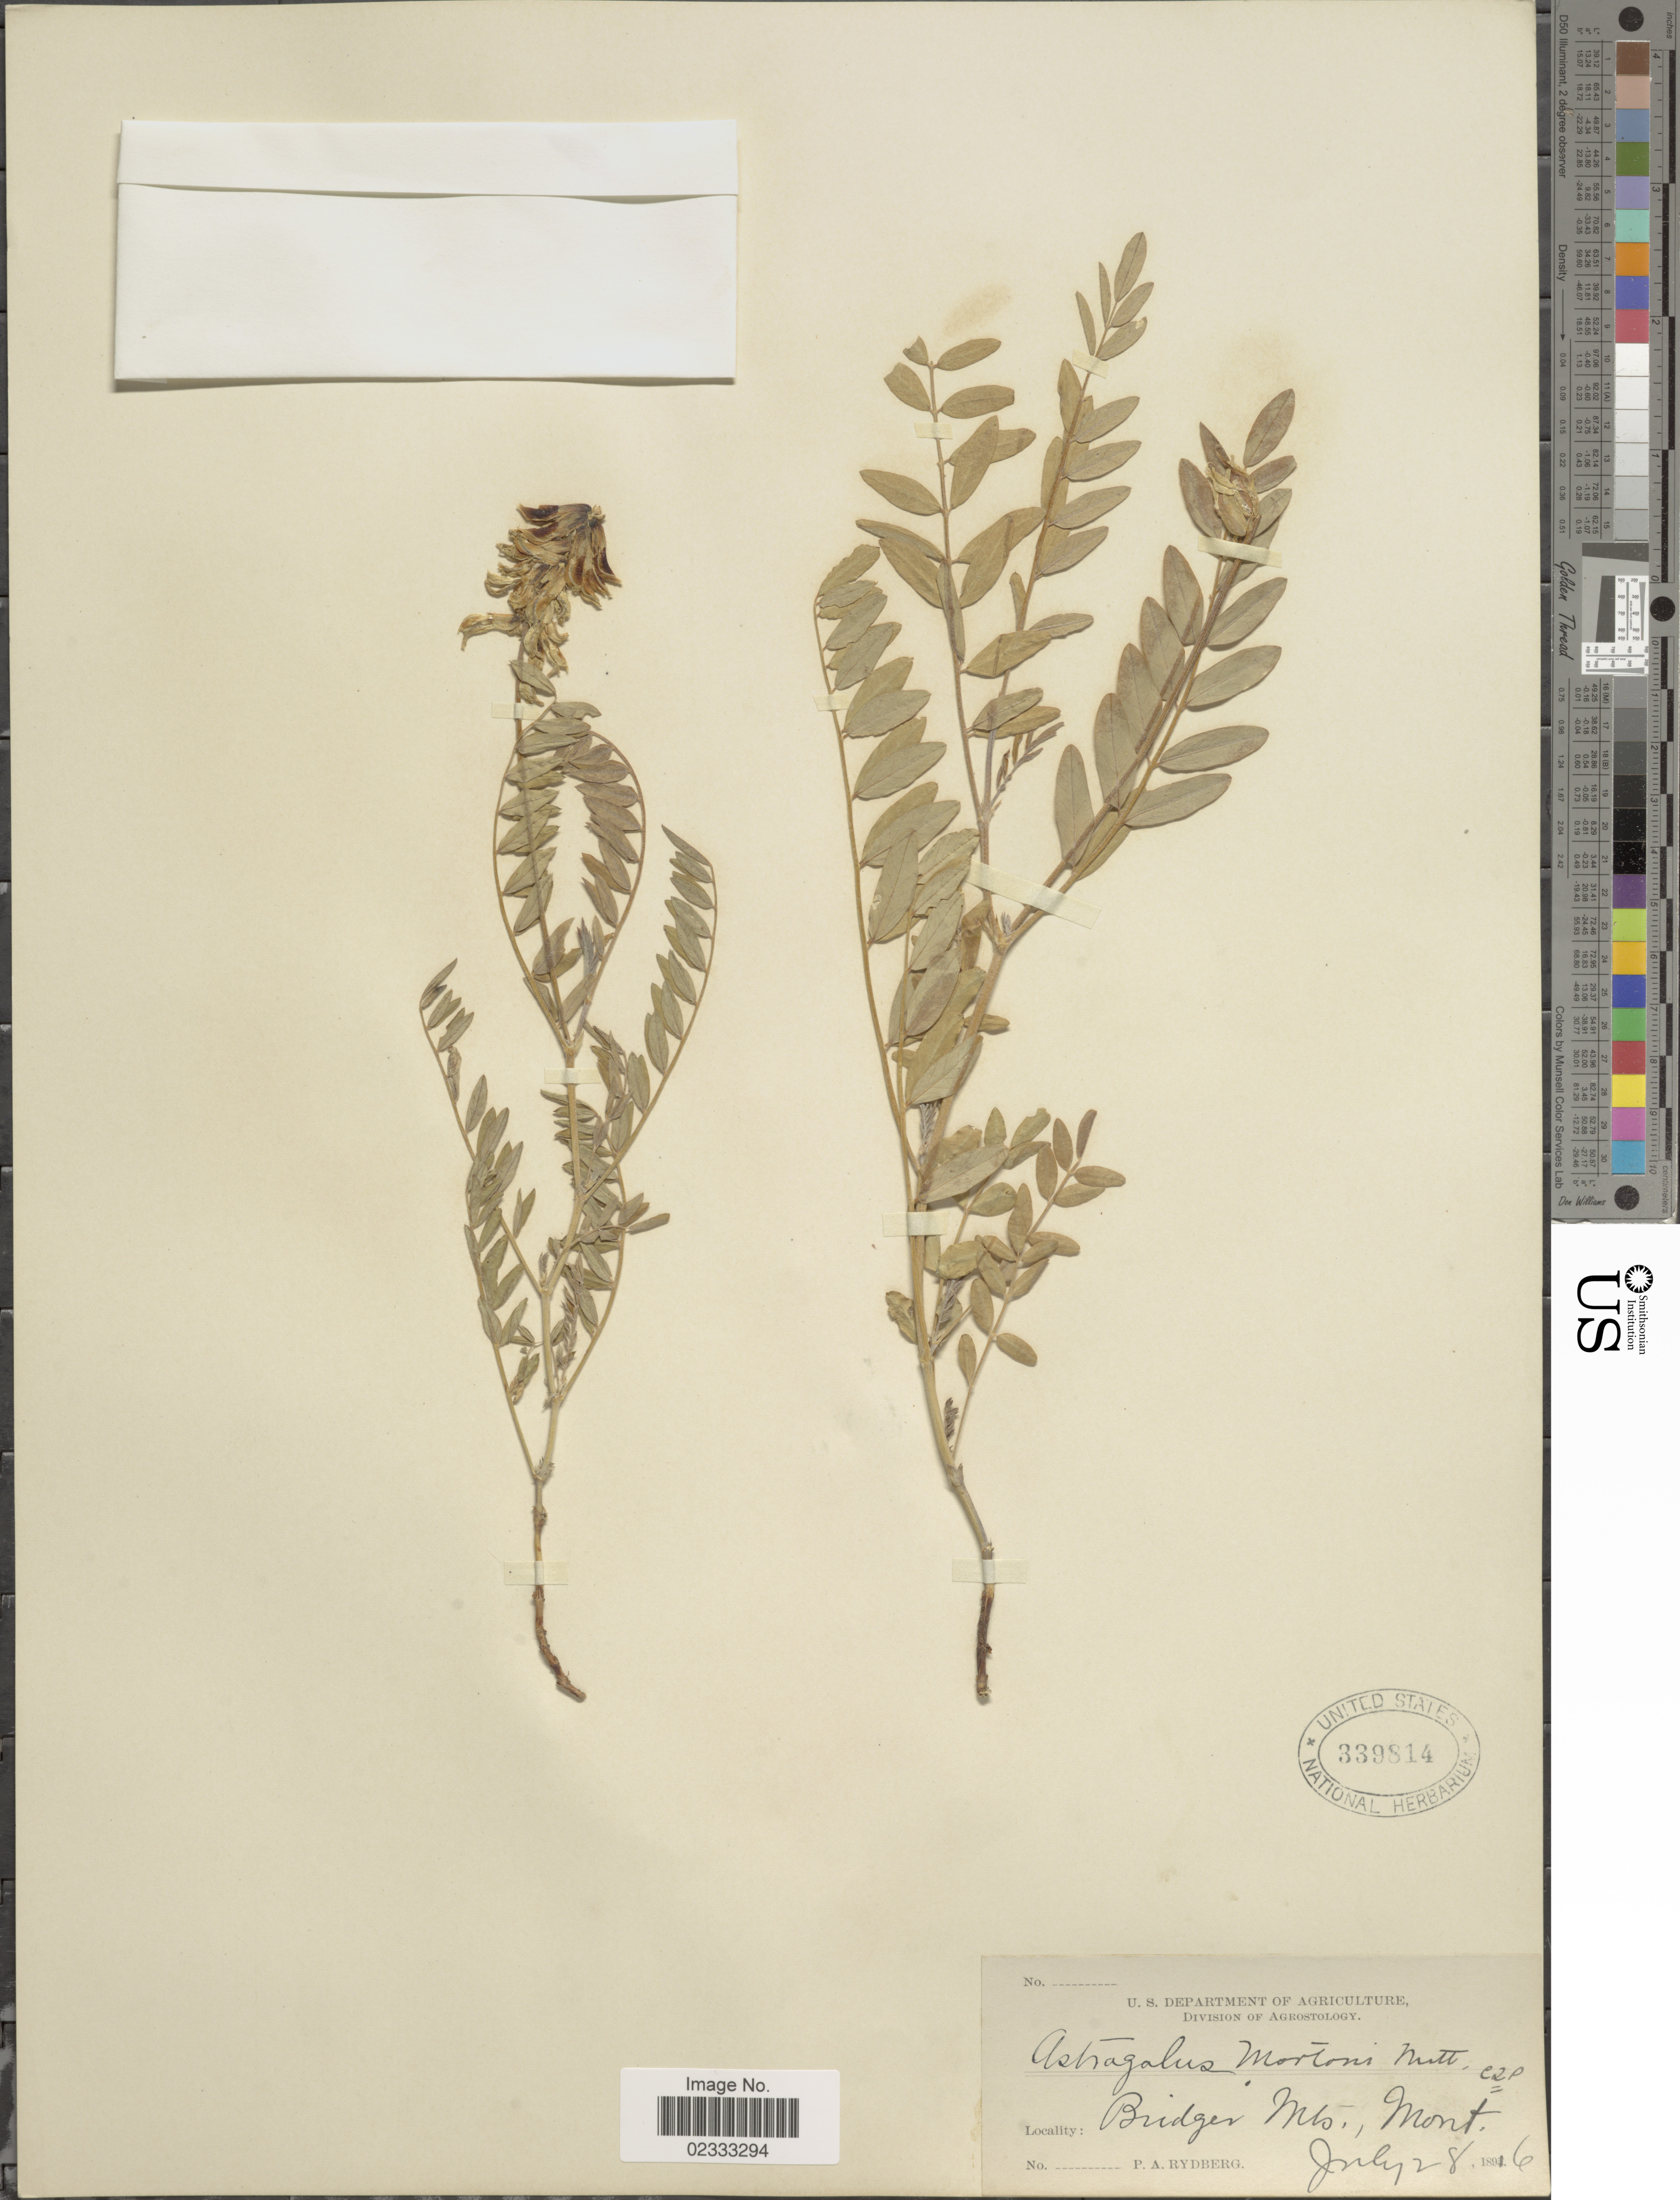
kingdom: Plantae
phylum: Tracheophyta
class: Magnoliopsida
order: Fabales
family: Fabaceae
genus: Astragalus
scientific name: Astragalus mortonii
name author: Nutt.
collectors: P. A. Rydberg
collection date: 1816-07-28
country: United States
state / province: Montana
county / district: Gallatin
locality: Bridger Mts.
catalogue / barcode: US 339814